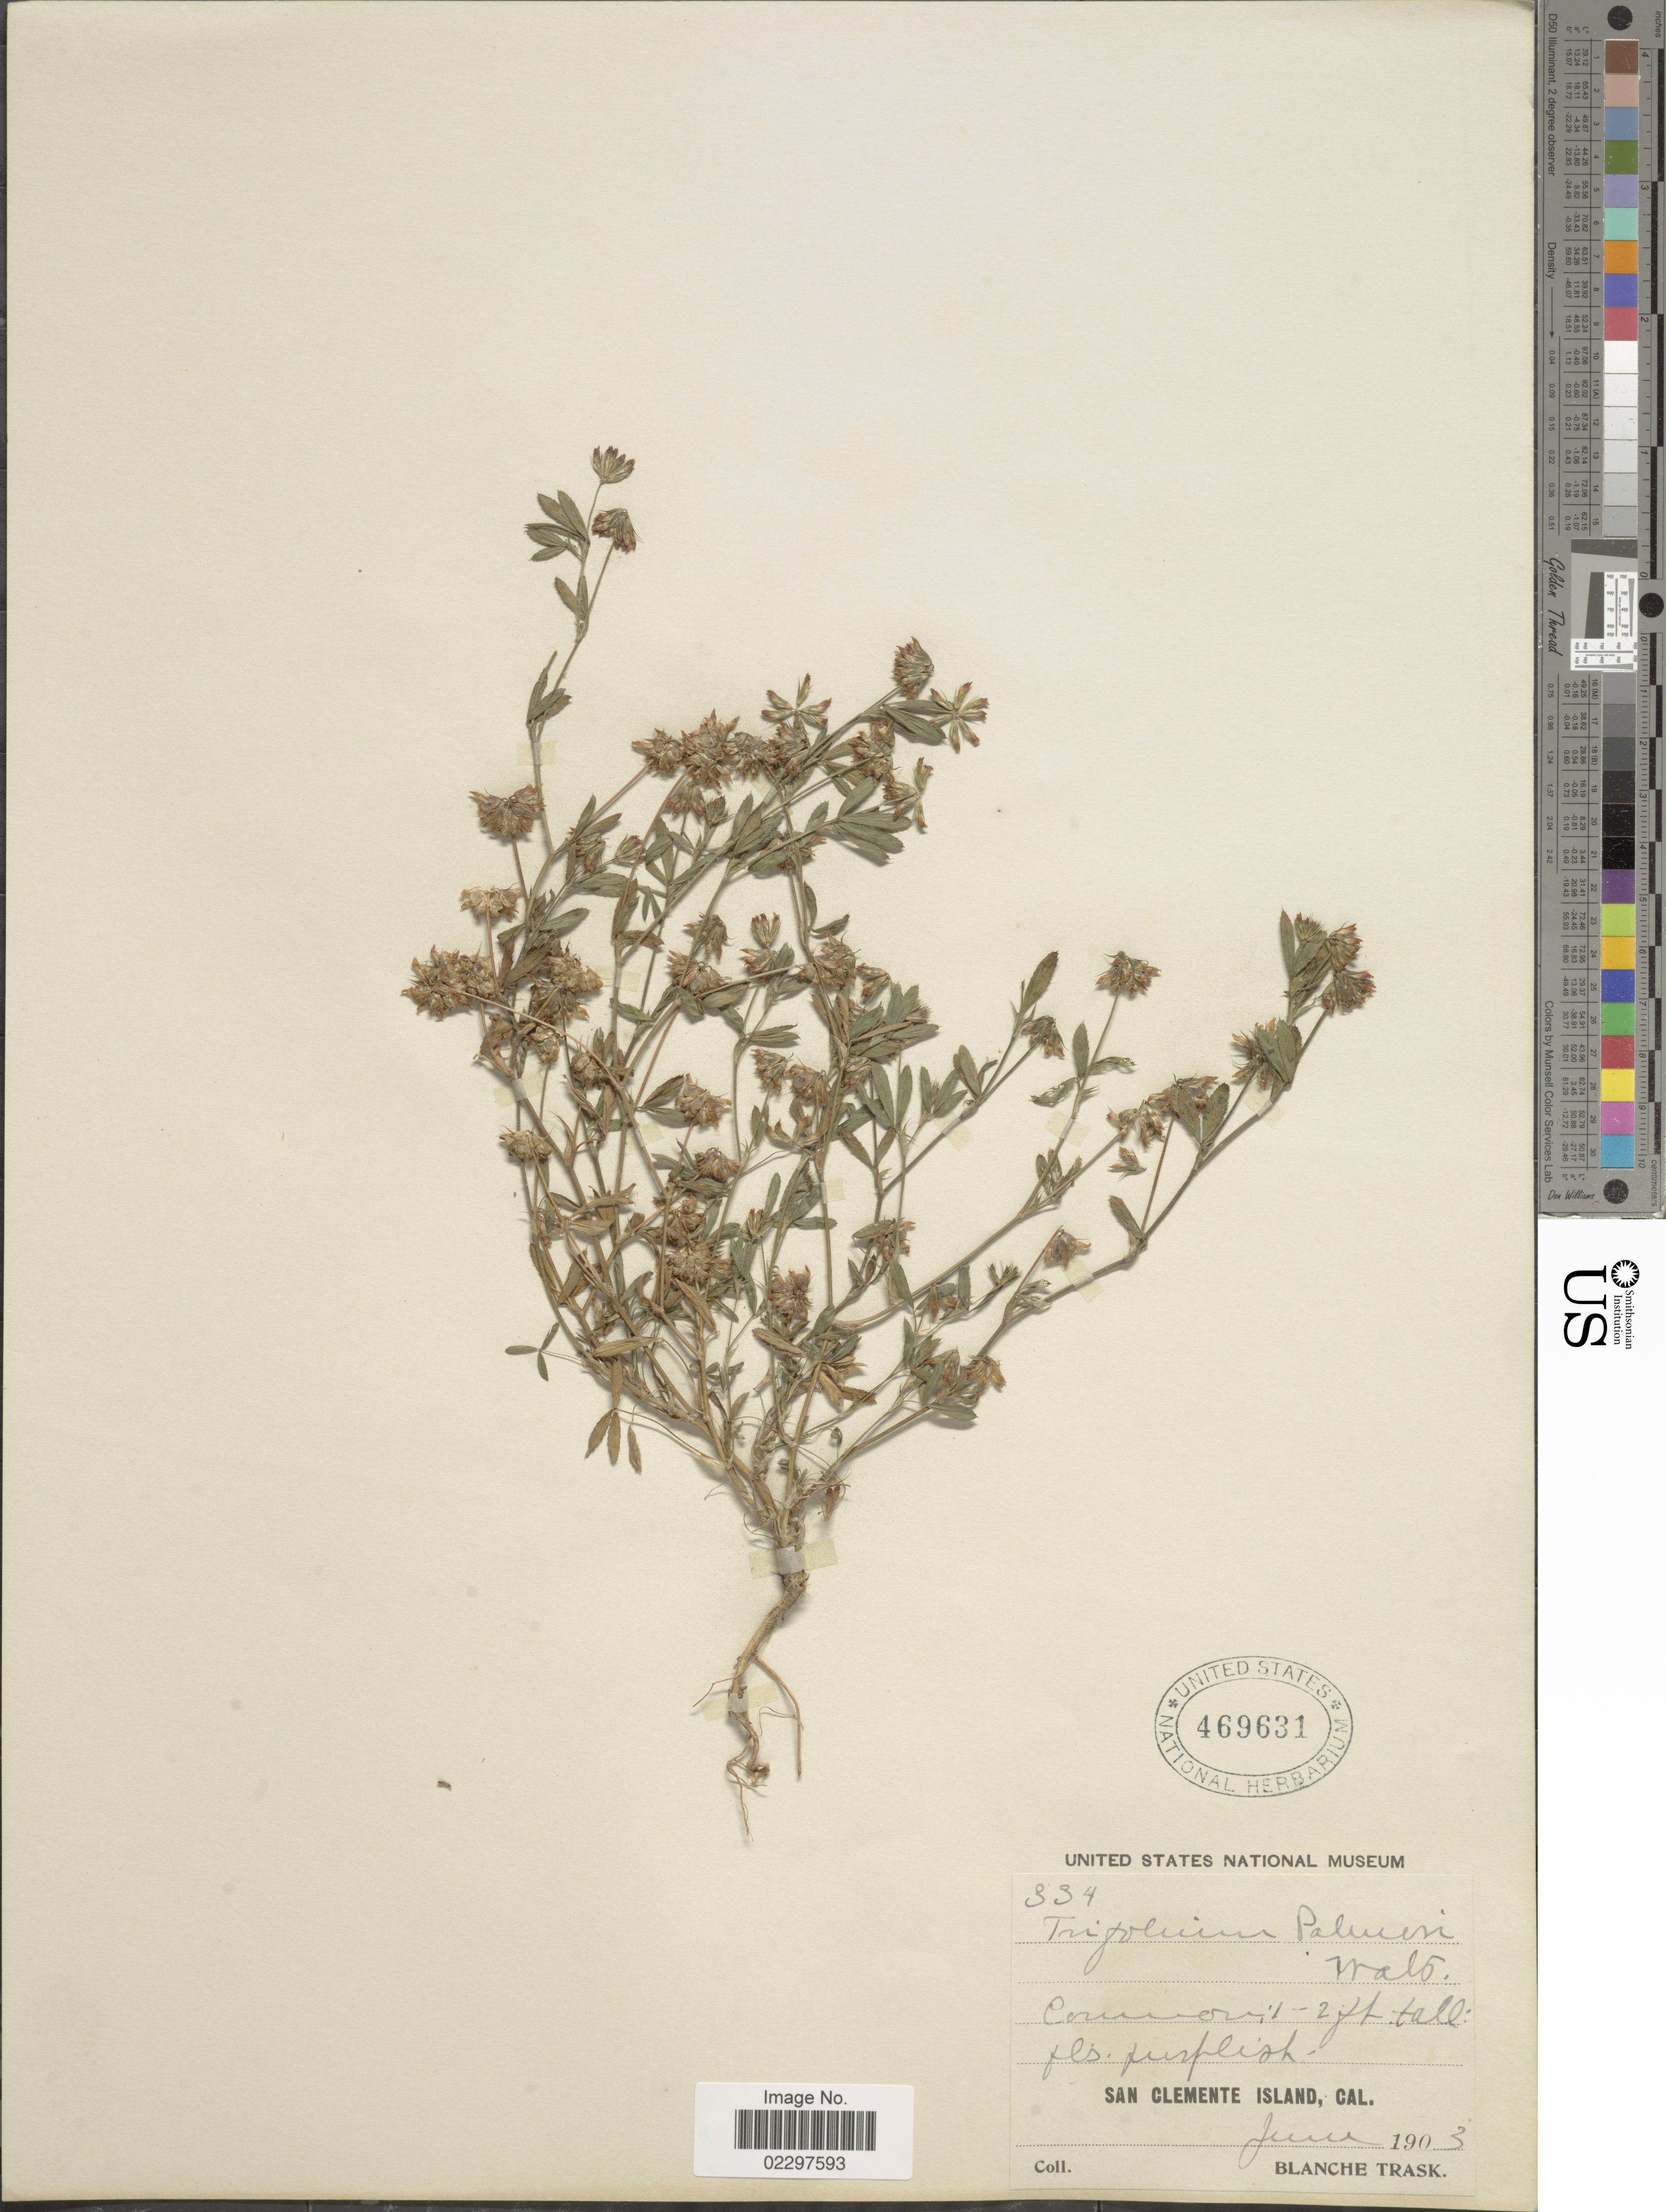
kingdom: Plantae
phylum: Tracheophyta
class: Magnoliopsida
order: Fabales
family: Fabaceae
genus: Trifolium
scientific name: Trifolium palmeri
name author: S. Watson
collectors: B. Trask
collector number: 334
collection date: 1903-06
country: United States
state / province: California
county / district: Los Angeles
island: San Clemente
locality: San Clemente Island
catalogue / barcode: US 469631